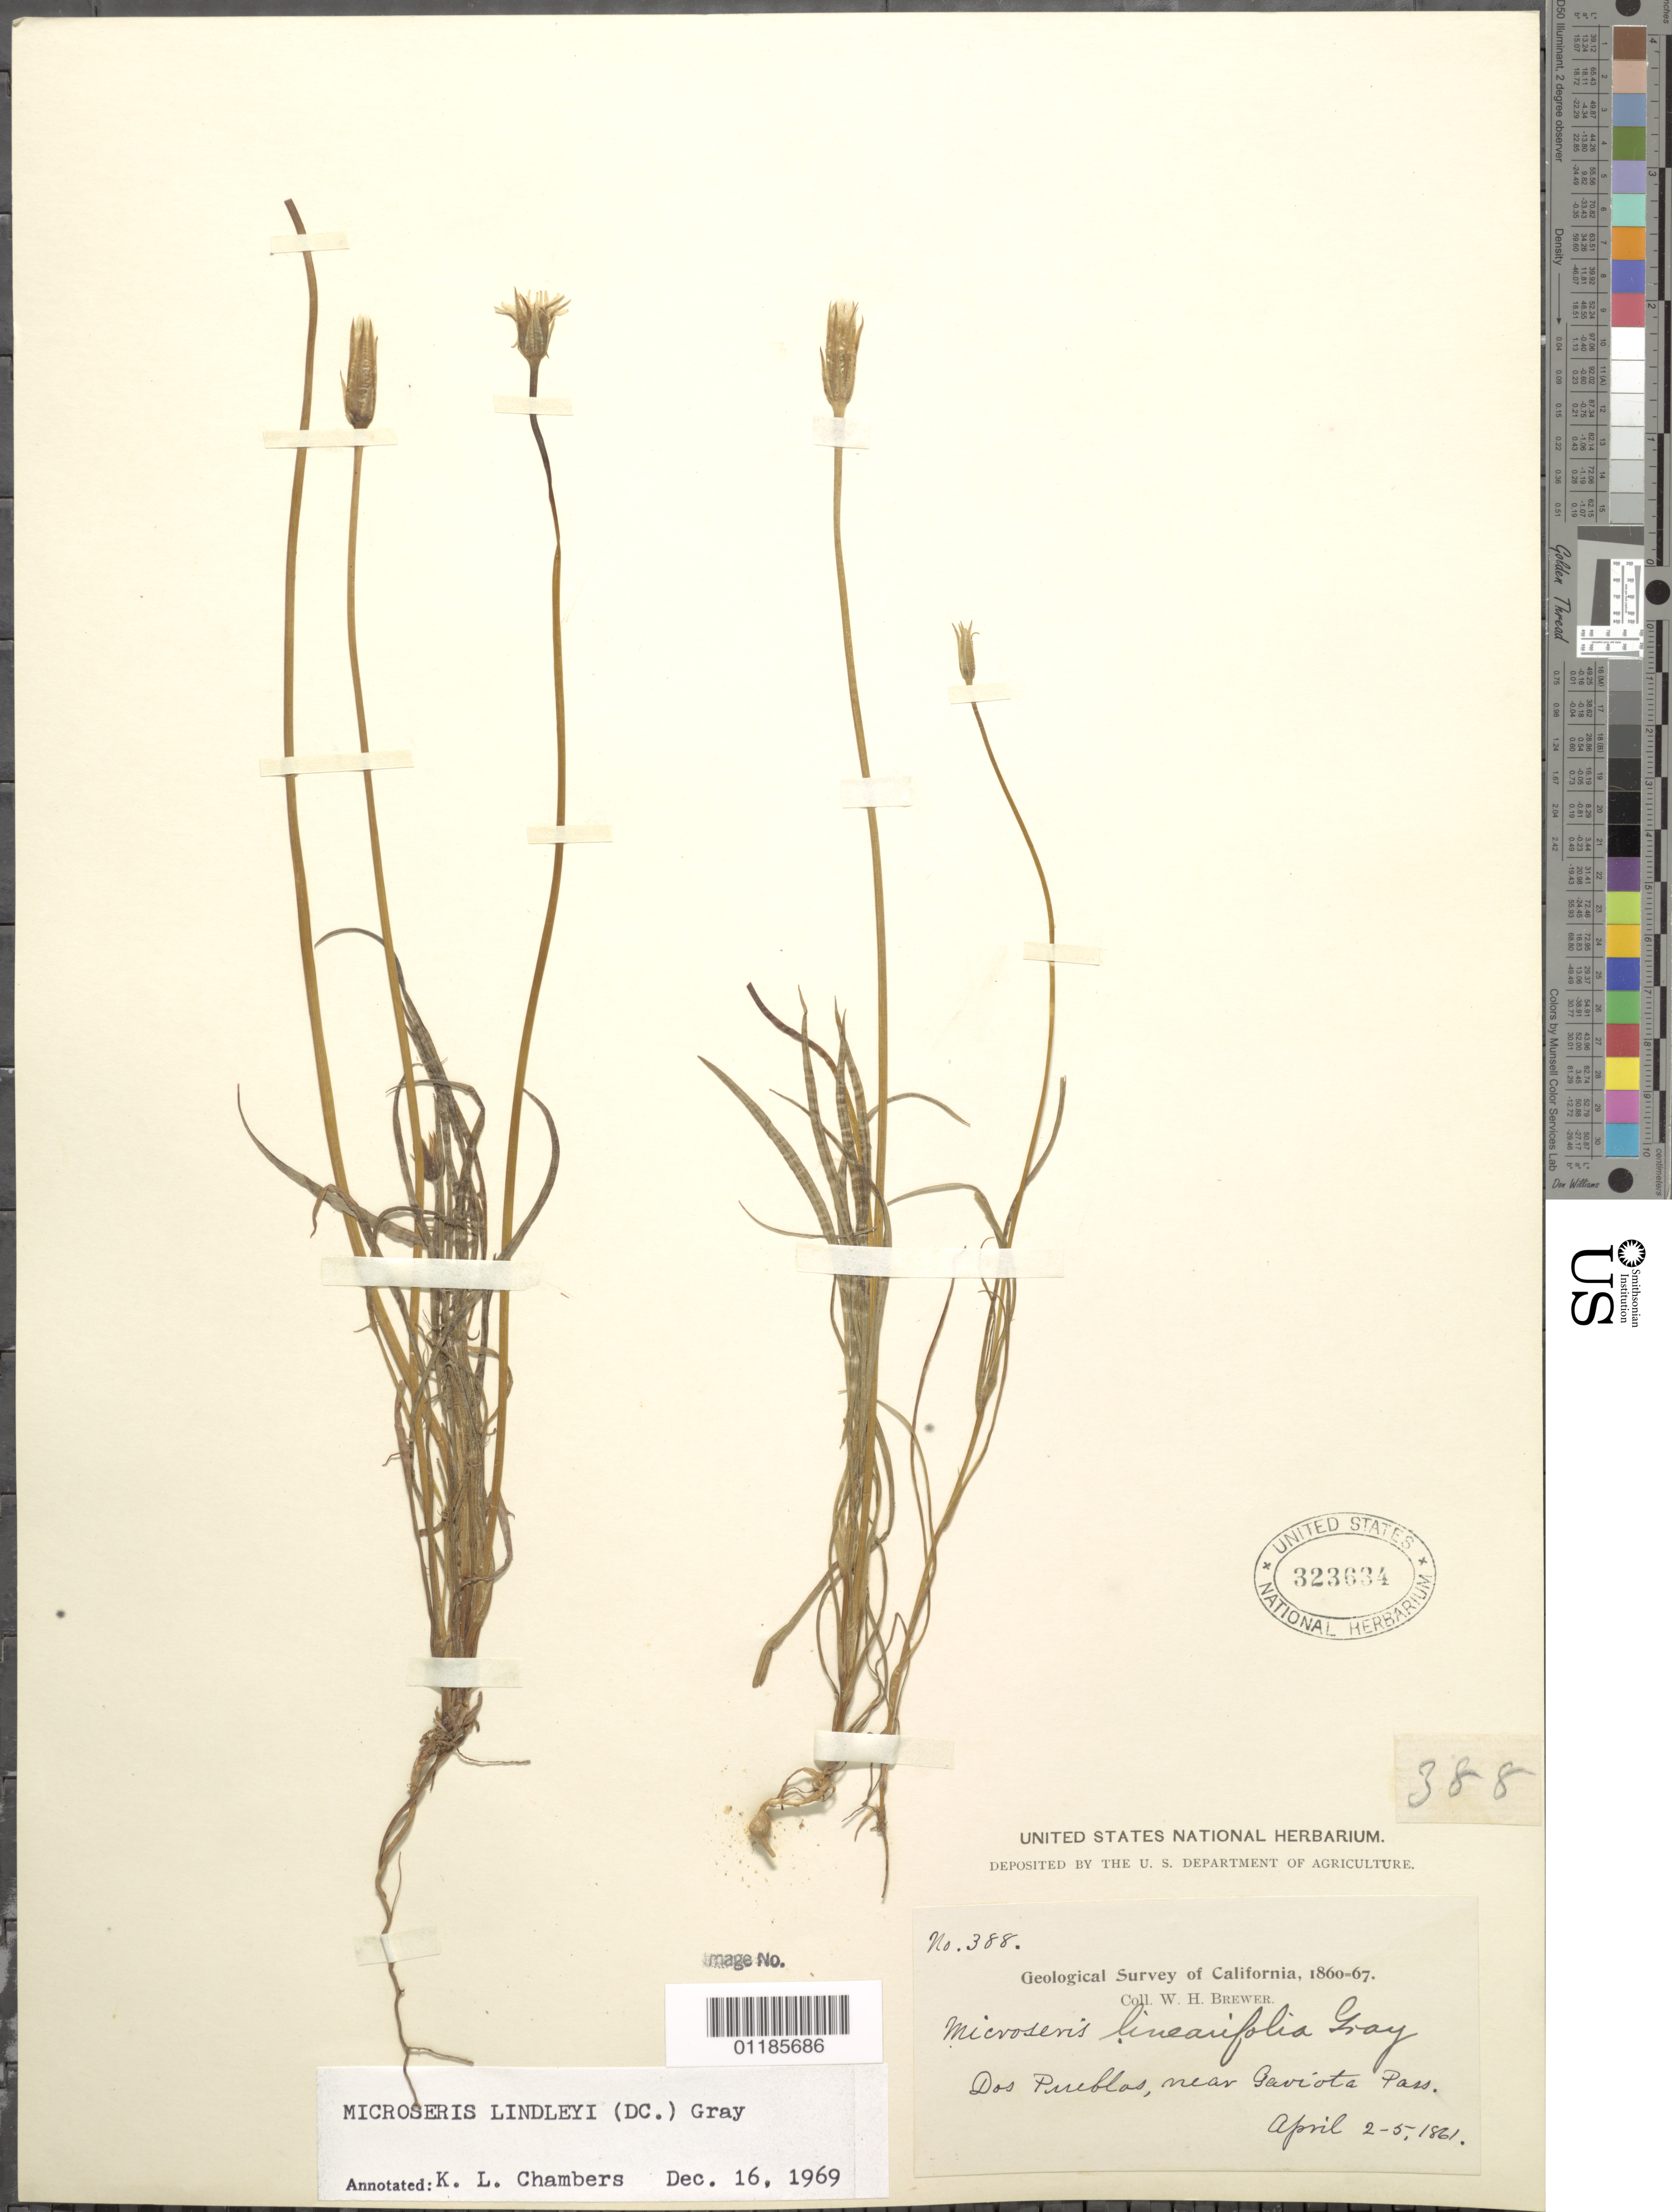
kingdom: Plantae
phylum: Tracheophyta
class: Magnoliopsida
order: Asterales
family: Asteraceae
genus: Uropappus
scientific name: Uropappus lindleyi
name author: (DC.) Nutt.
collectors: W. H. Brewer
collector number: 388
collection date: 1861-04-02/1861-04-05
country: United States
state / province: California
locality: Dos Pueblos near Gaviota Pass.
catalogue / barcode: US 323634